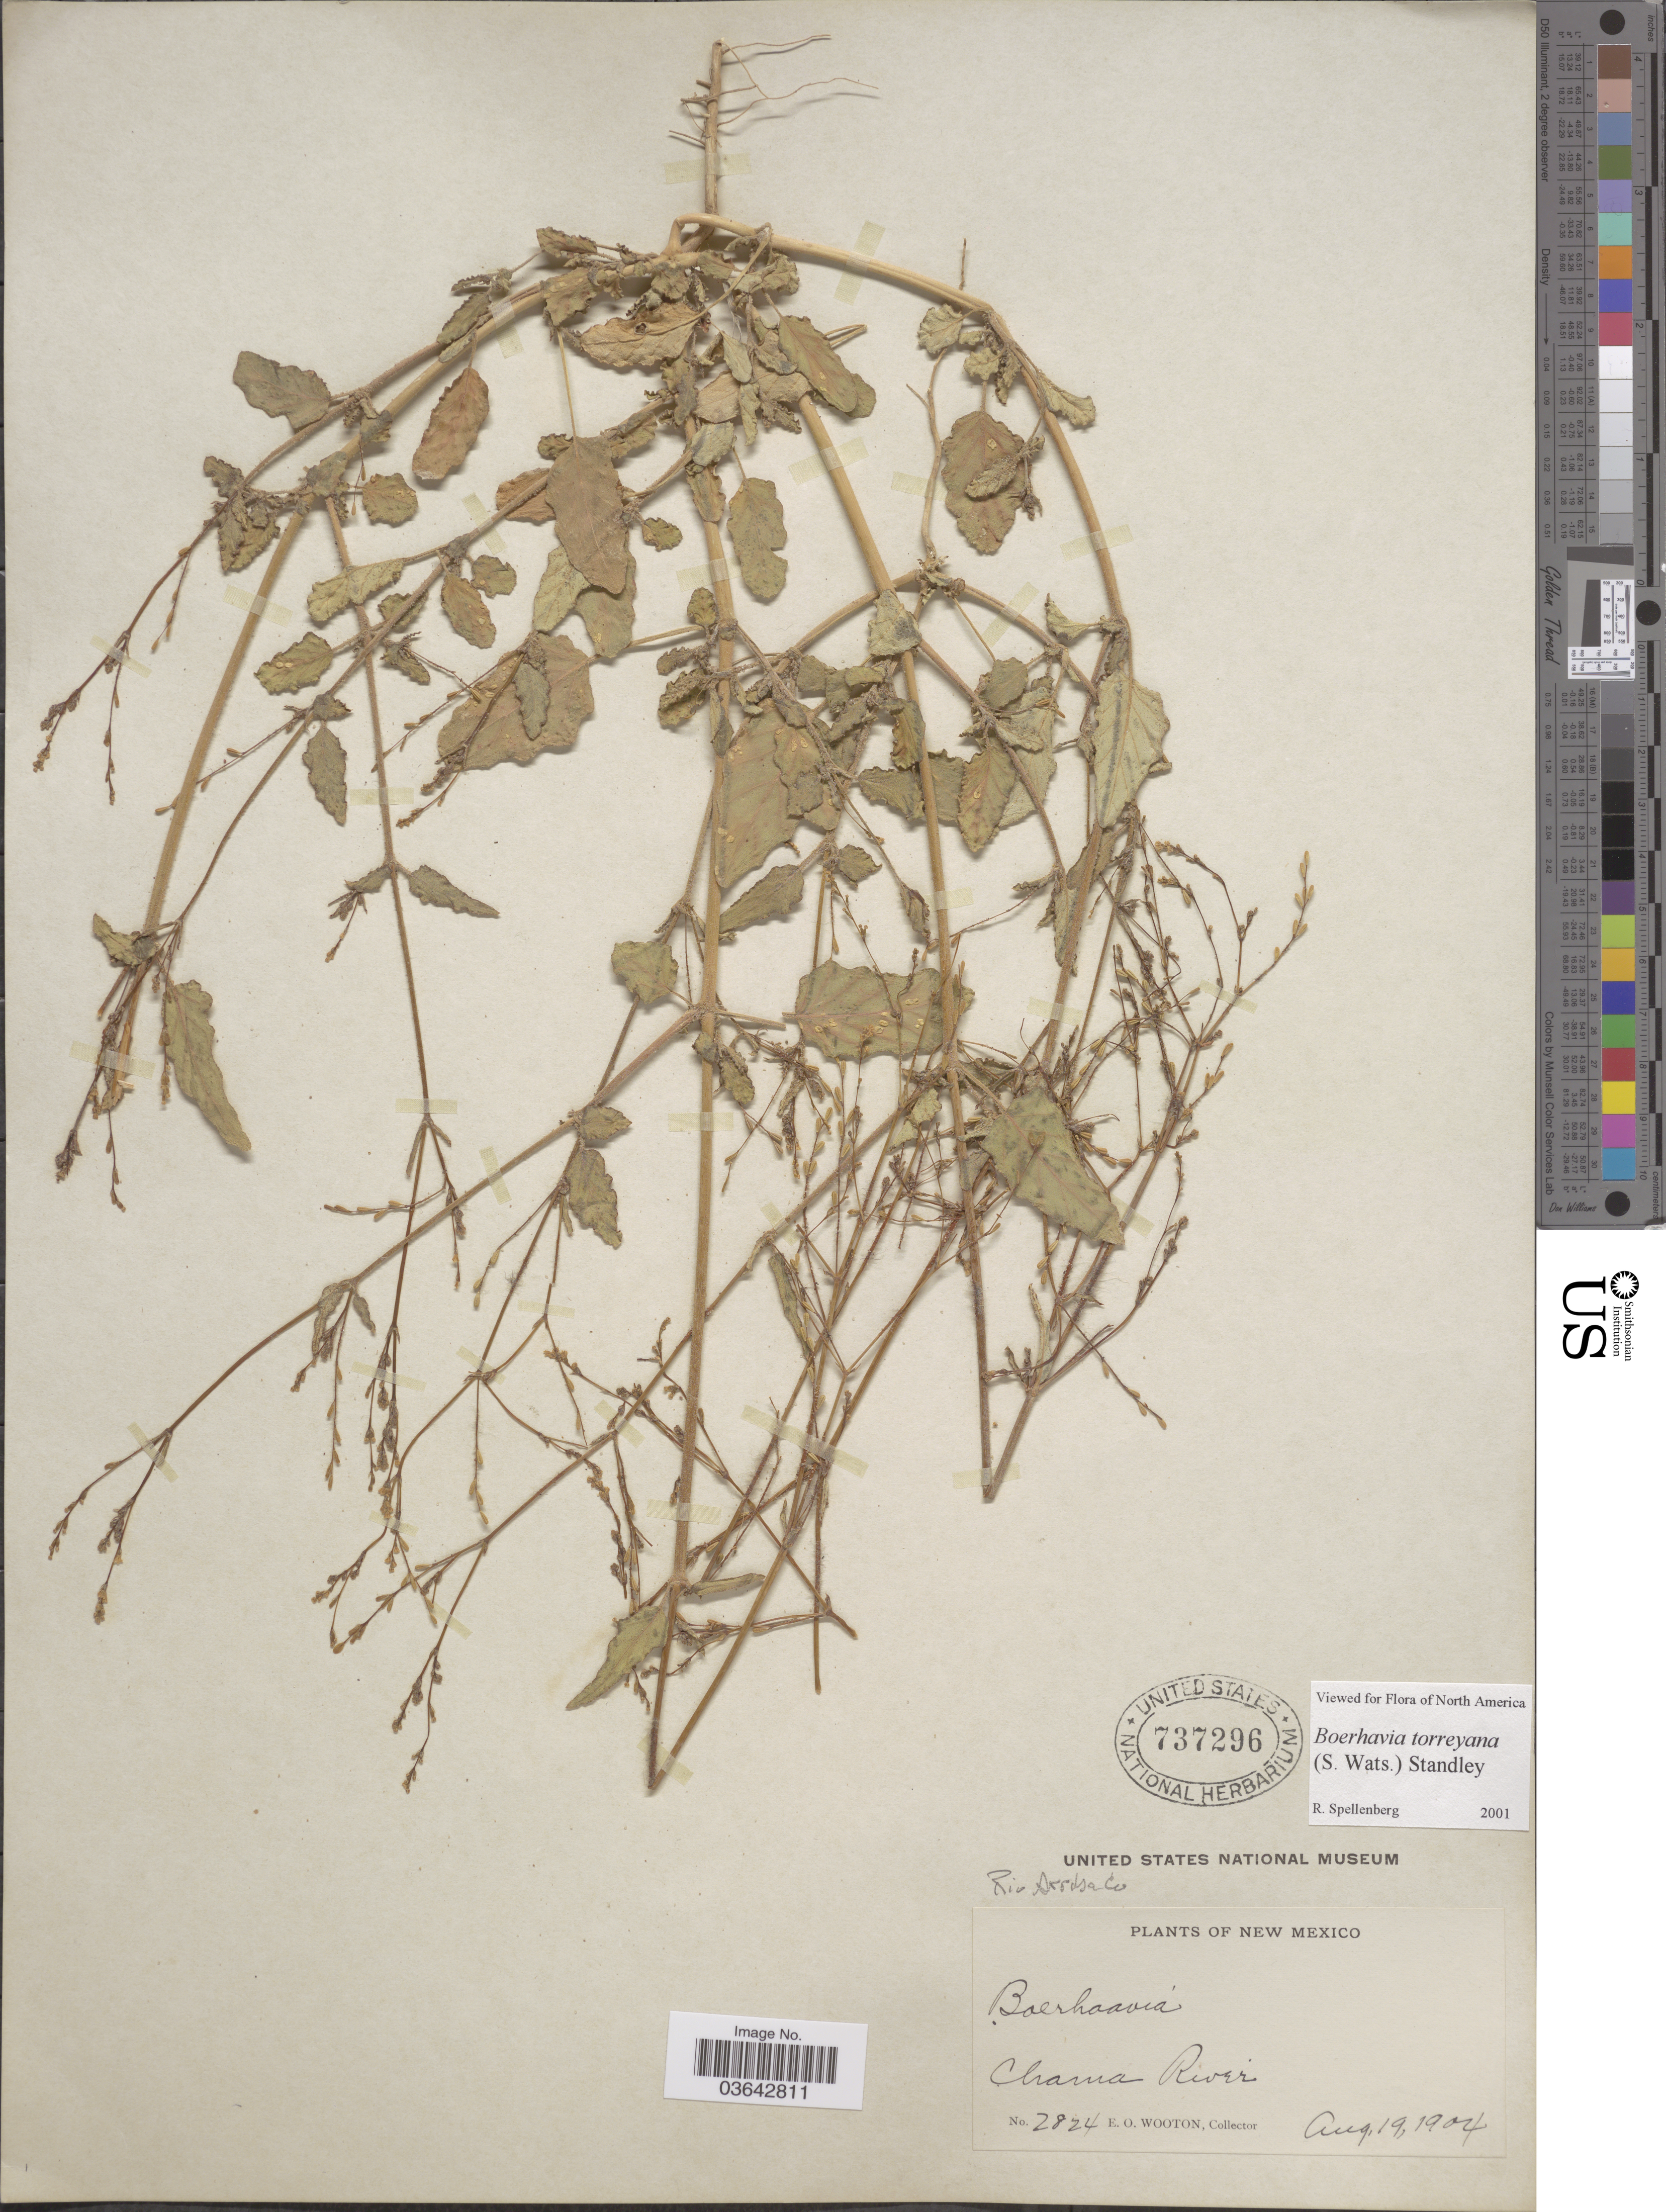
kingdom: Plantae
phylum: Tracheophyta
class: Magnoliopsida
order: Caryophyllales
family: Nyctaginaceae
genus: Boerhavia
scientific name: Boerhavia torreyana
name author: (S. Watson) Standl.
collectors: E. O. Wooton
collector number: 2824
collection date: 1904-08-19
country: United States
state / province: New Mexico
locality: Chama River. Rio Arriba Co.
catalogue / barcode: US 737296